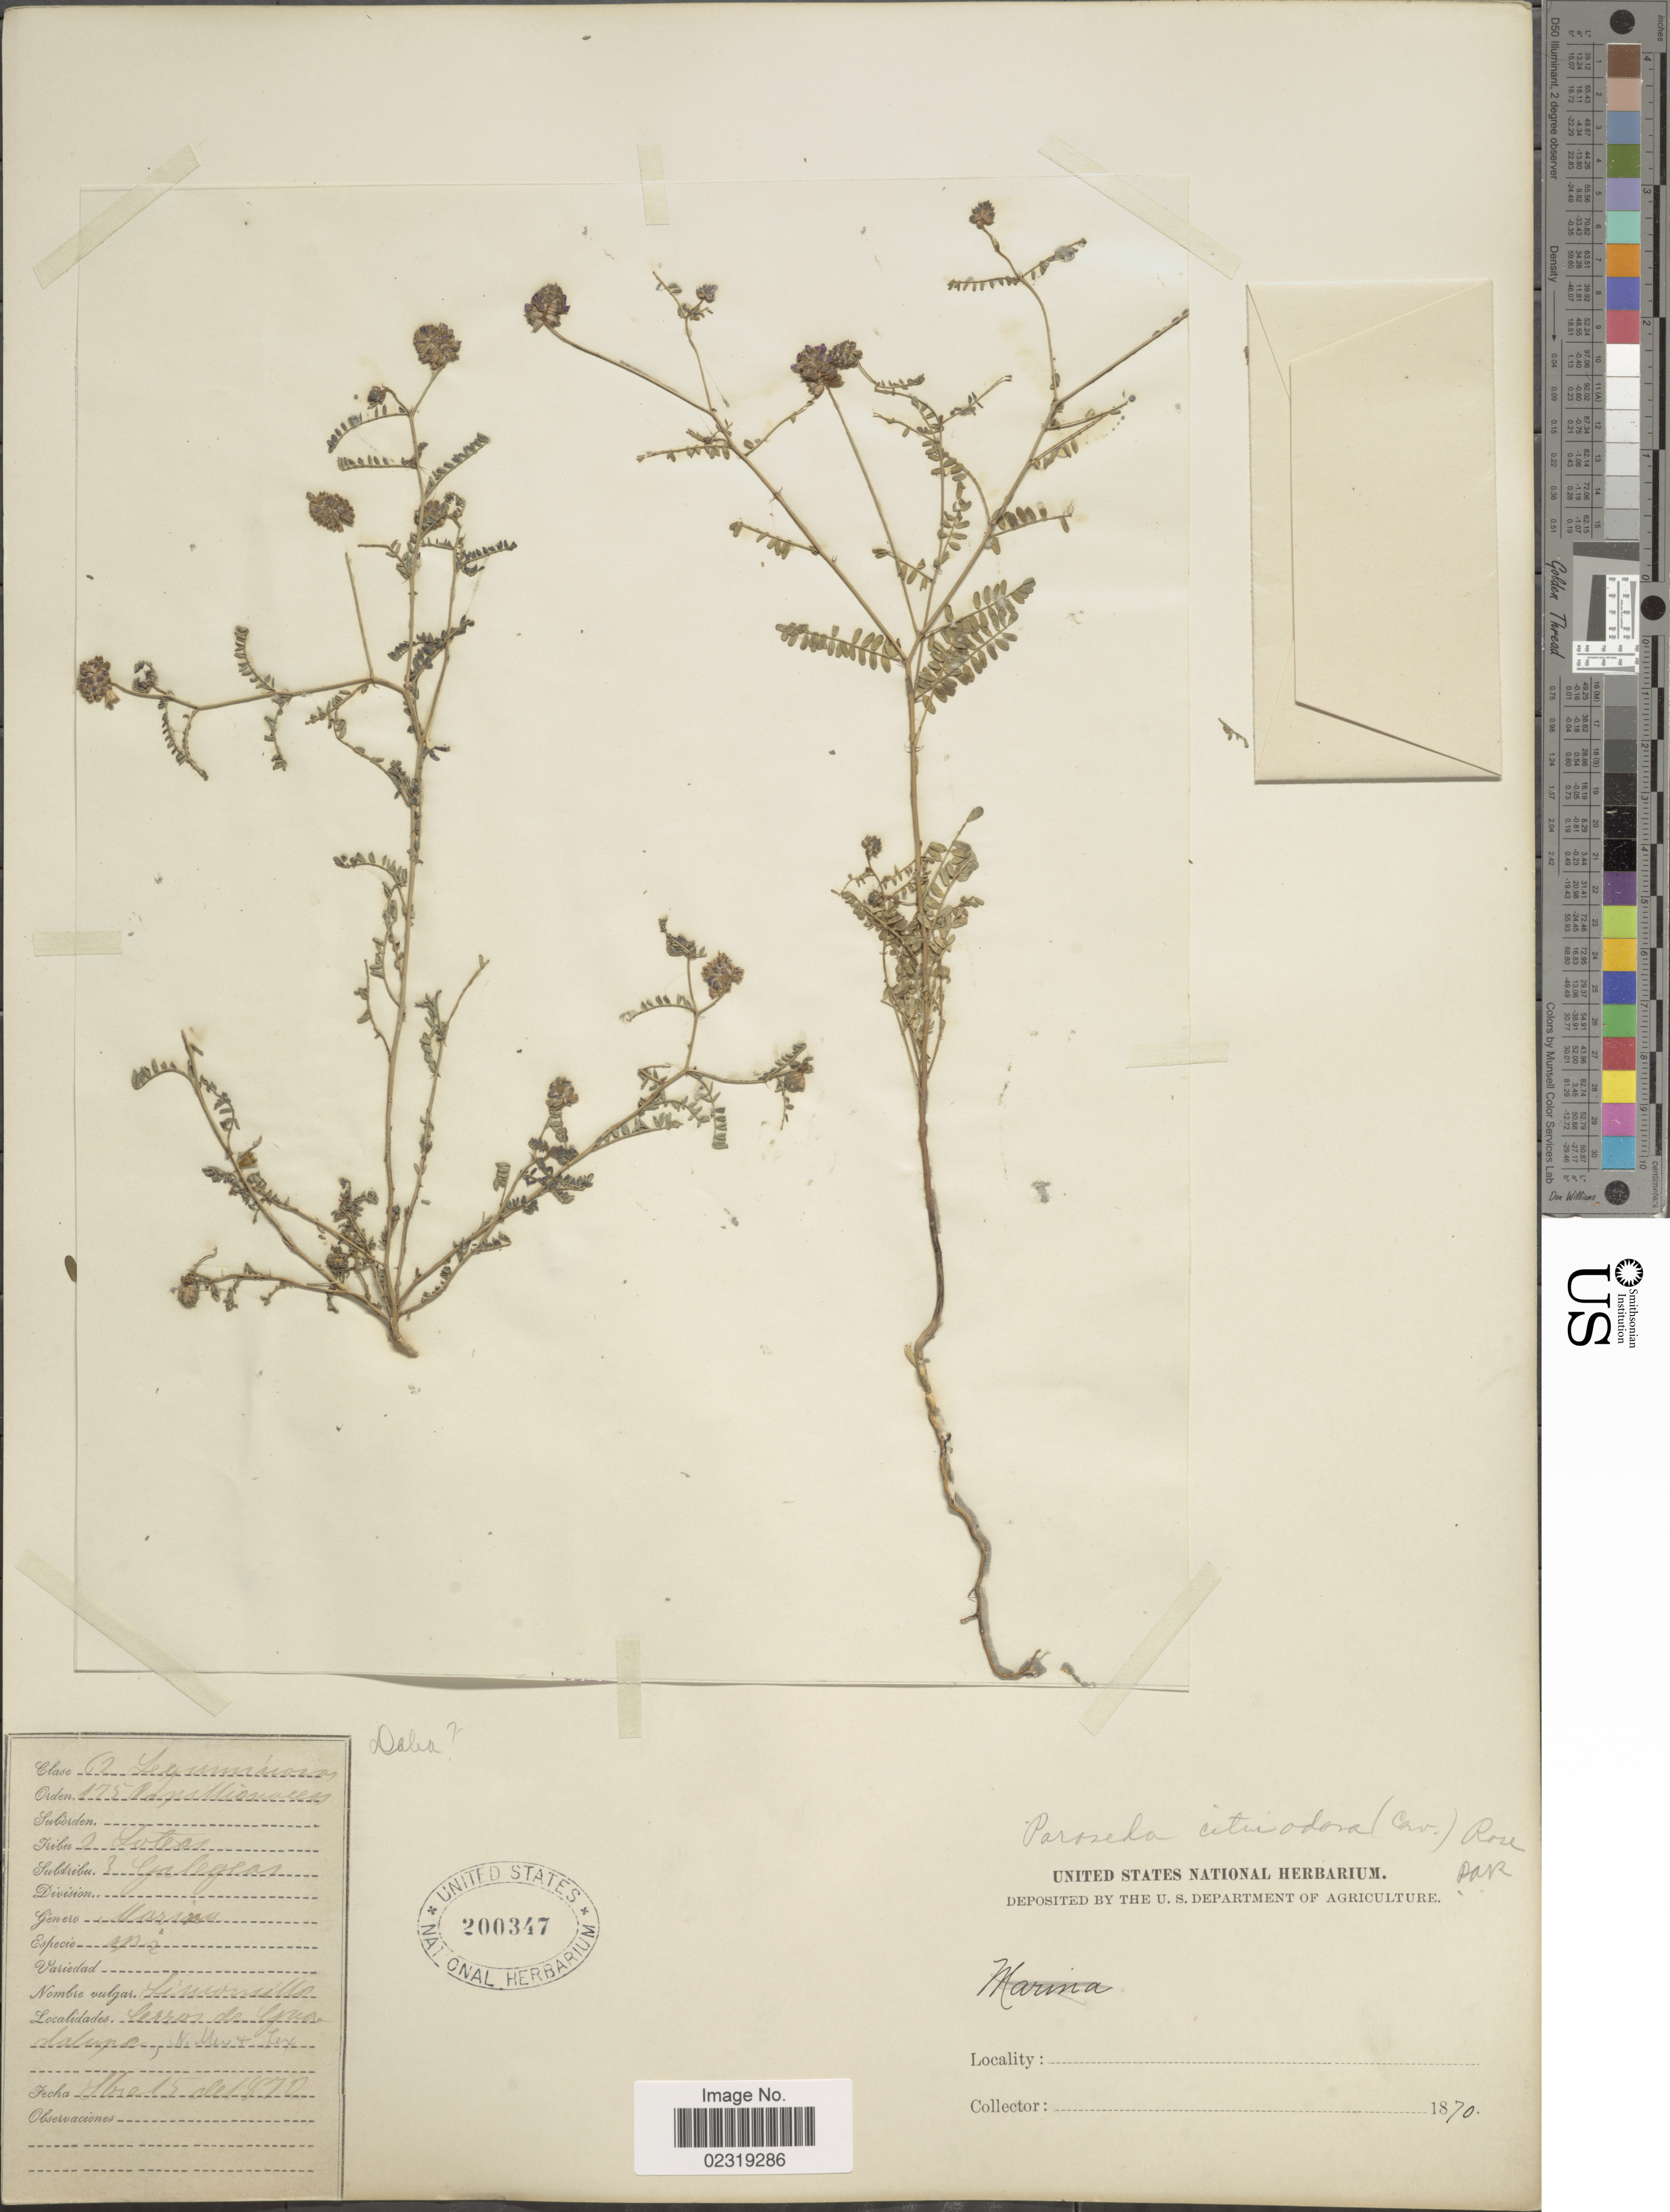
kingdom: Plantae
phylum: Tracheophyta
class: Magnoliopsida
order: Fabales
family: Fabaceae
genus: Dalea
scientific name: Dalea foliolosa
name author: (Aiton) Barneby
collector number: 175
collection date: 1870-10-15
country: Colombia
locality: Cerros de Guadalupe, N.Mex & Tex [interpreted]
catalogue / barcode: US 200347